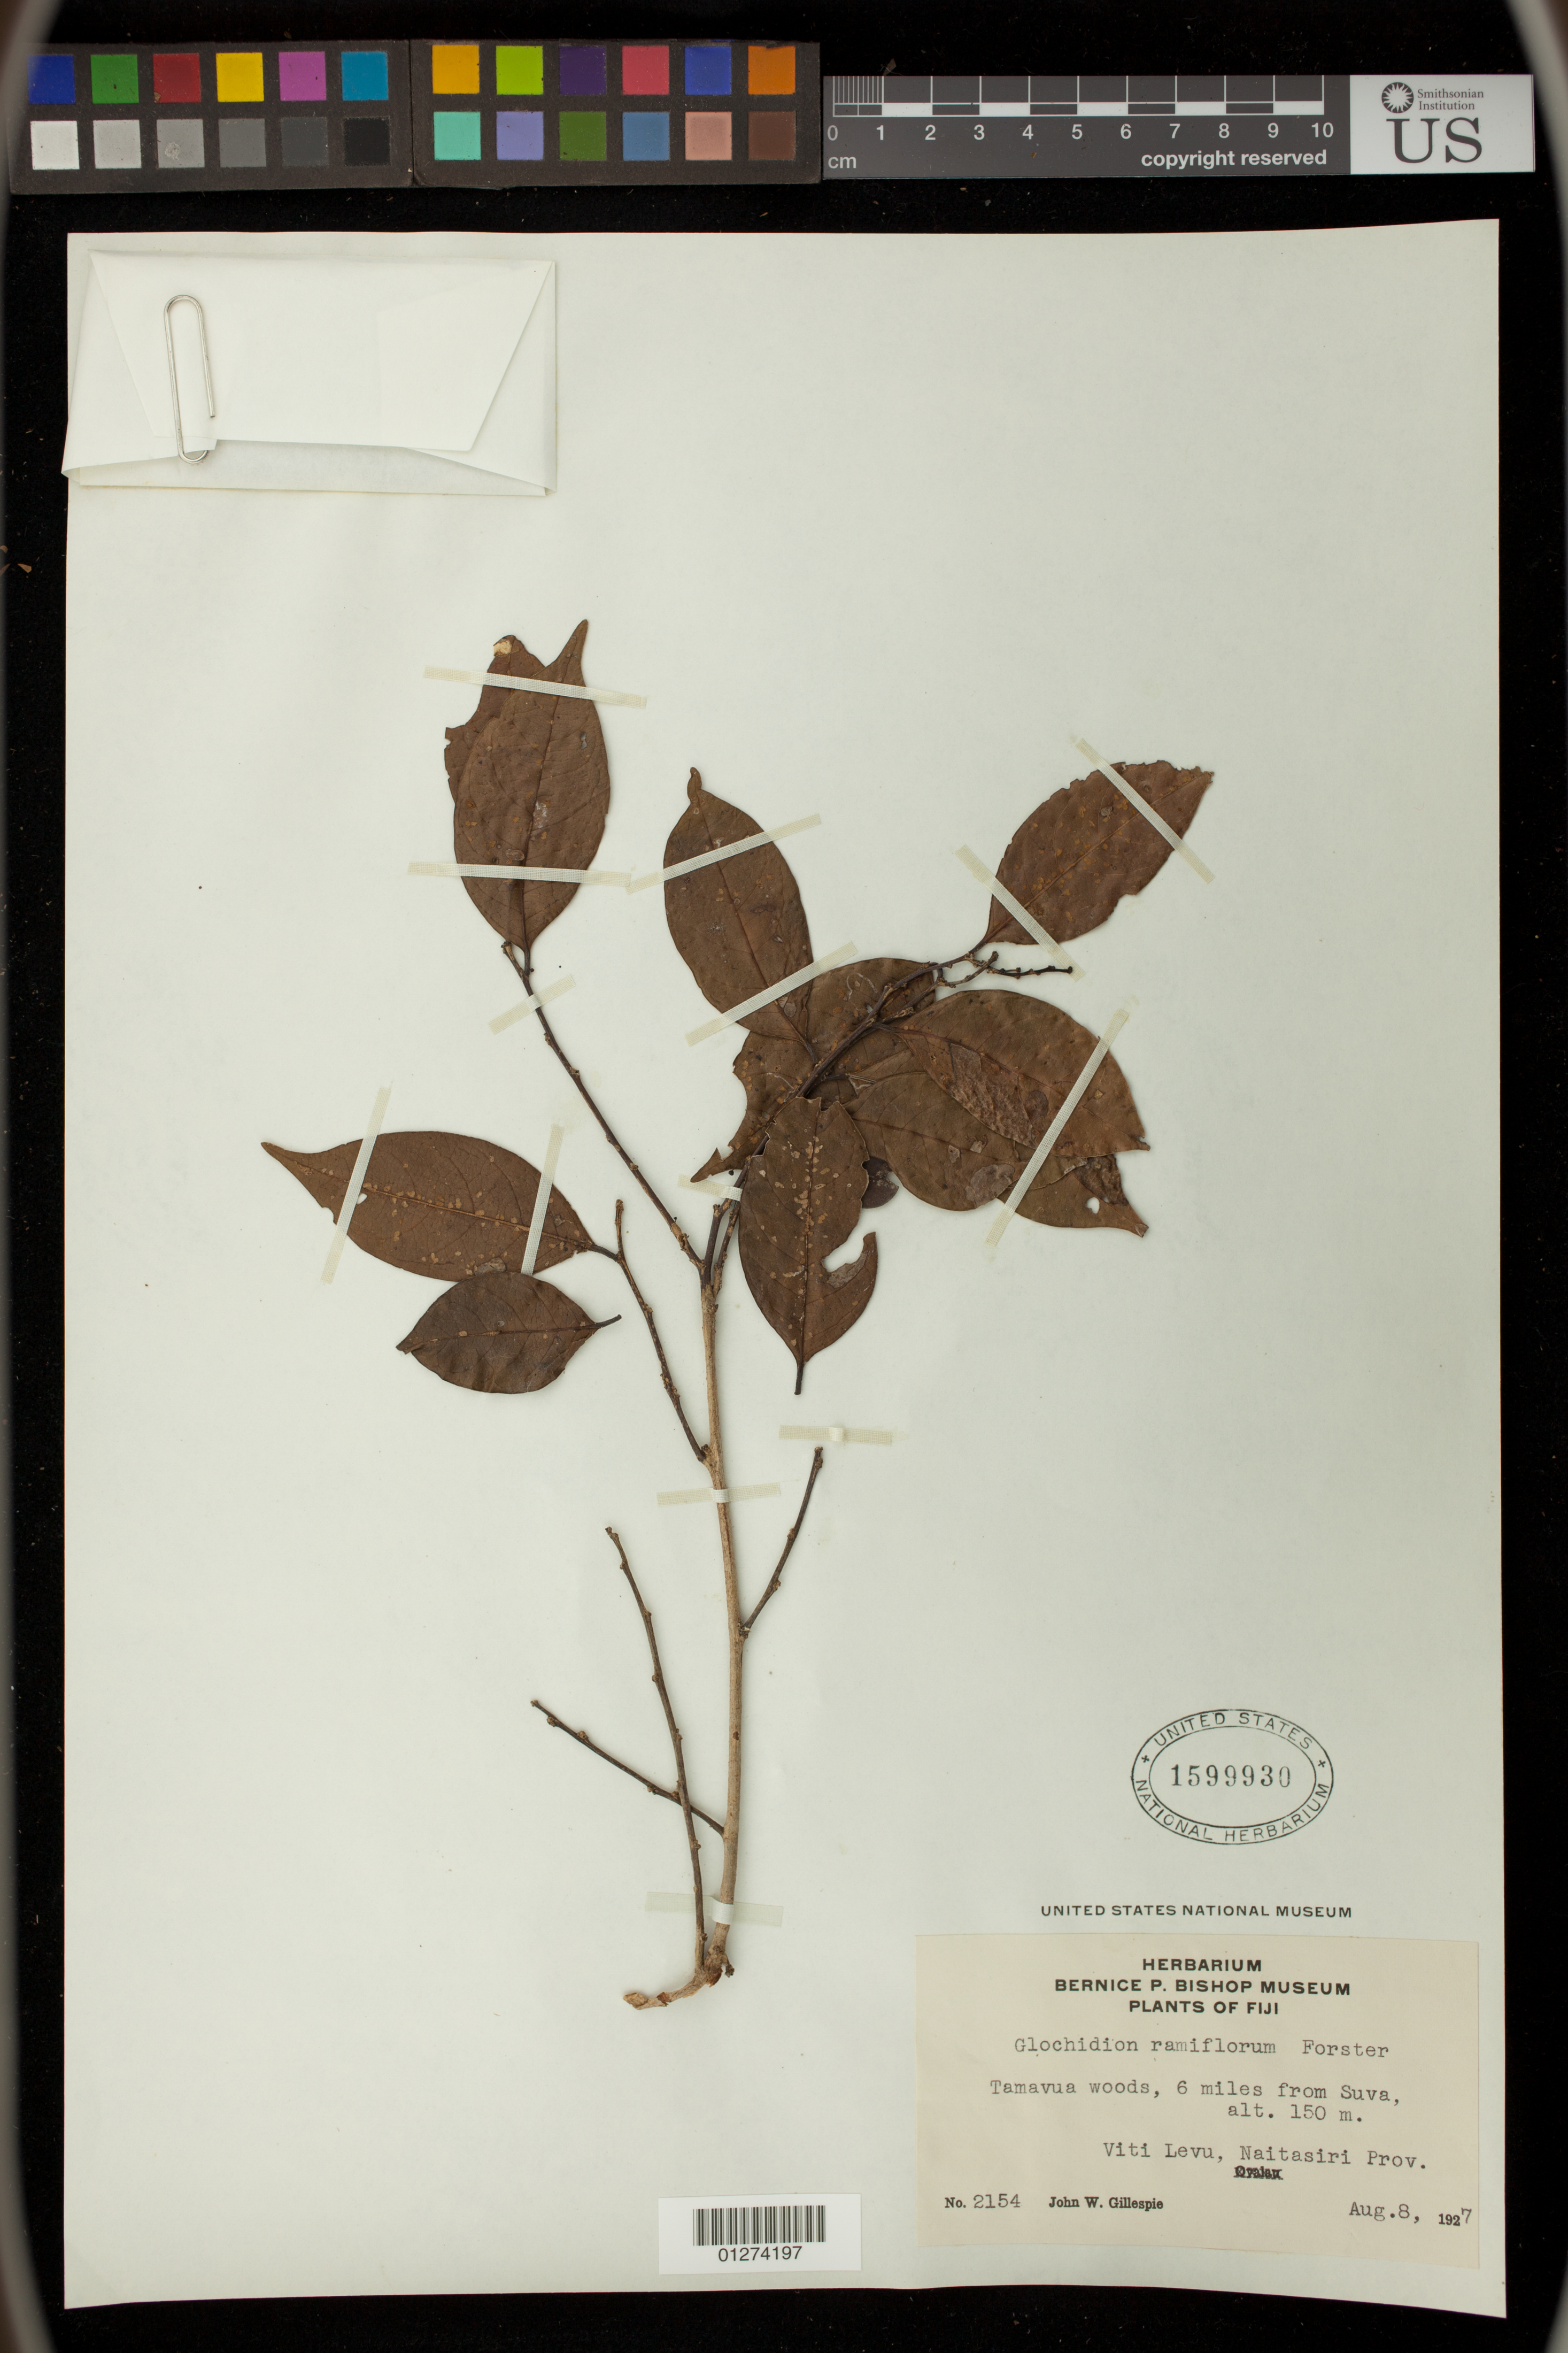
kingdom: Plantae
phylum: Tracheophyta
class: Magnoliopsida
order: Malpighiales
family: Phyllanthaceae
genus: Glochidion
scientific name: Glochidion ramiflorum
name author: J.R. Forst. & G. Forst.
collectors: J. W. Gillespie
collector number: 2154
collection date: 1927-08-08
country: Fiji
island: Viti Levu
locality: Naitasiri Prov. Tamavua woods, 6 miles from Suva.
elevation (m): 150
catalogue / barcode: US 1599930